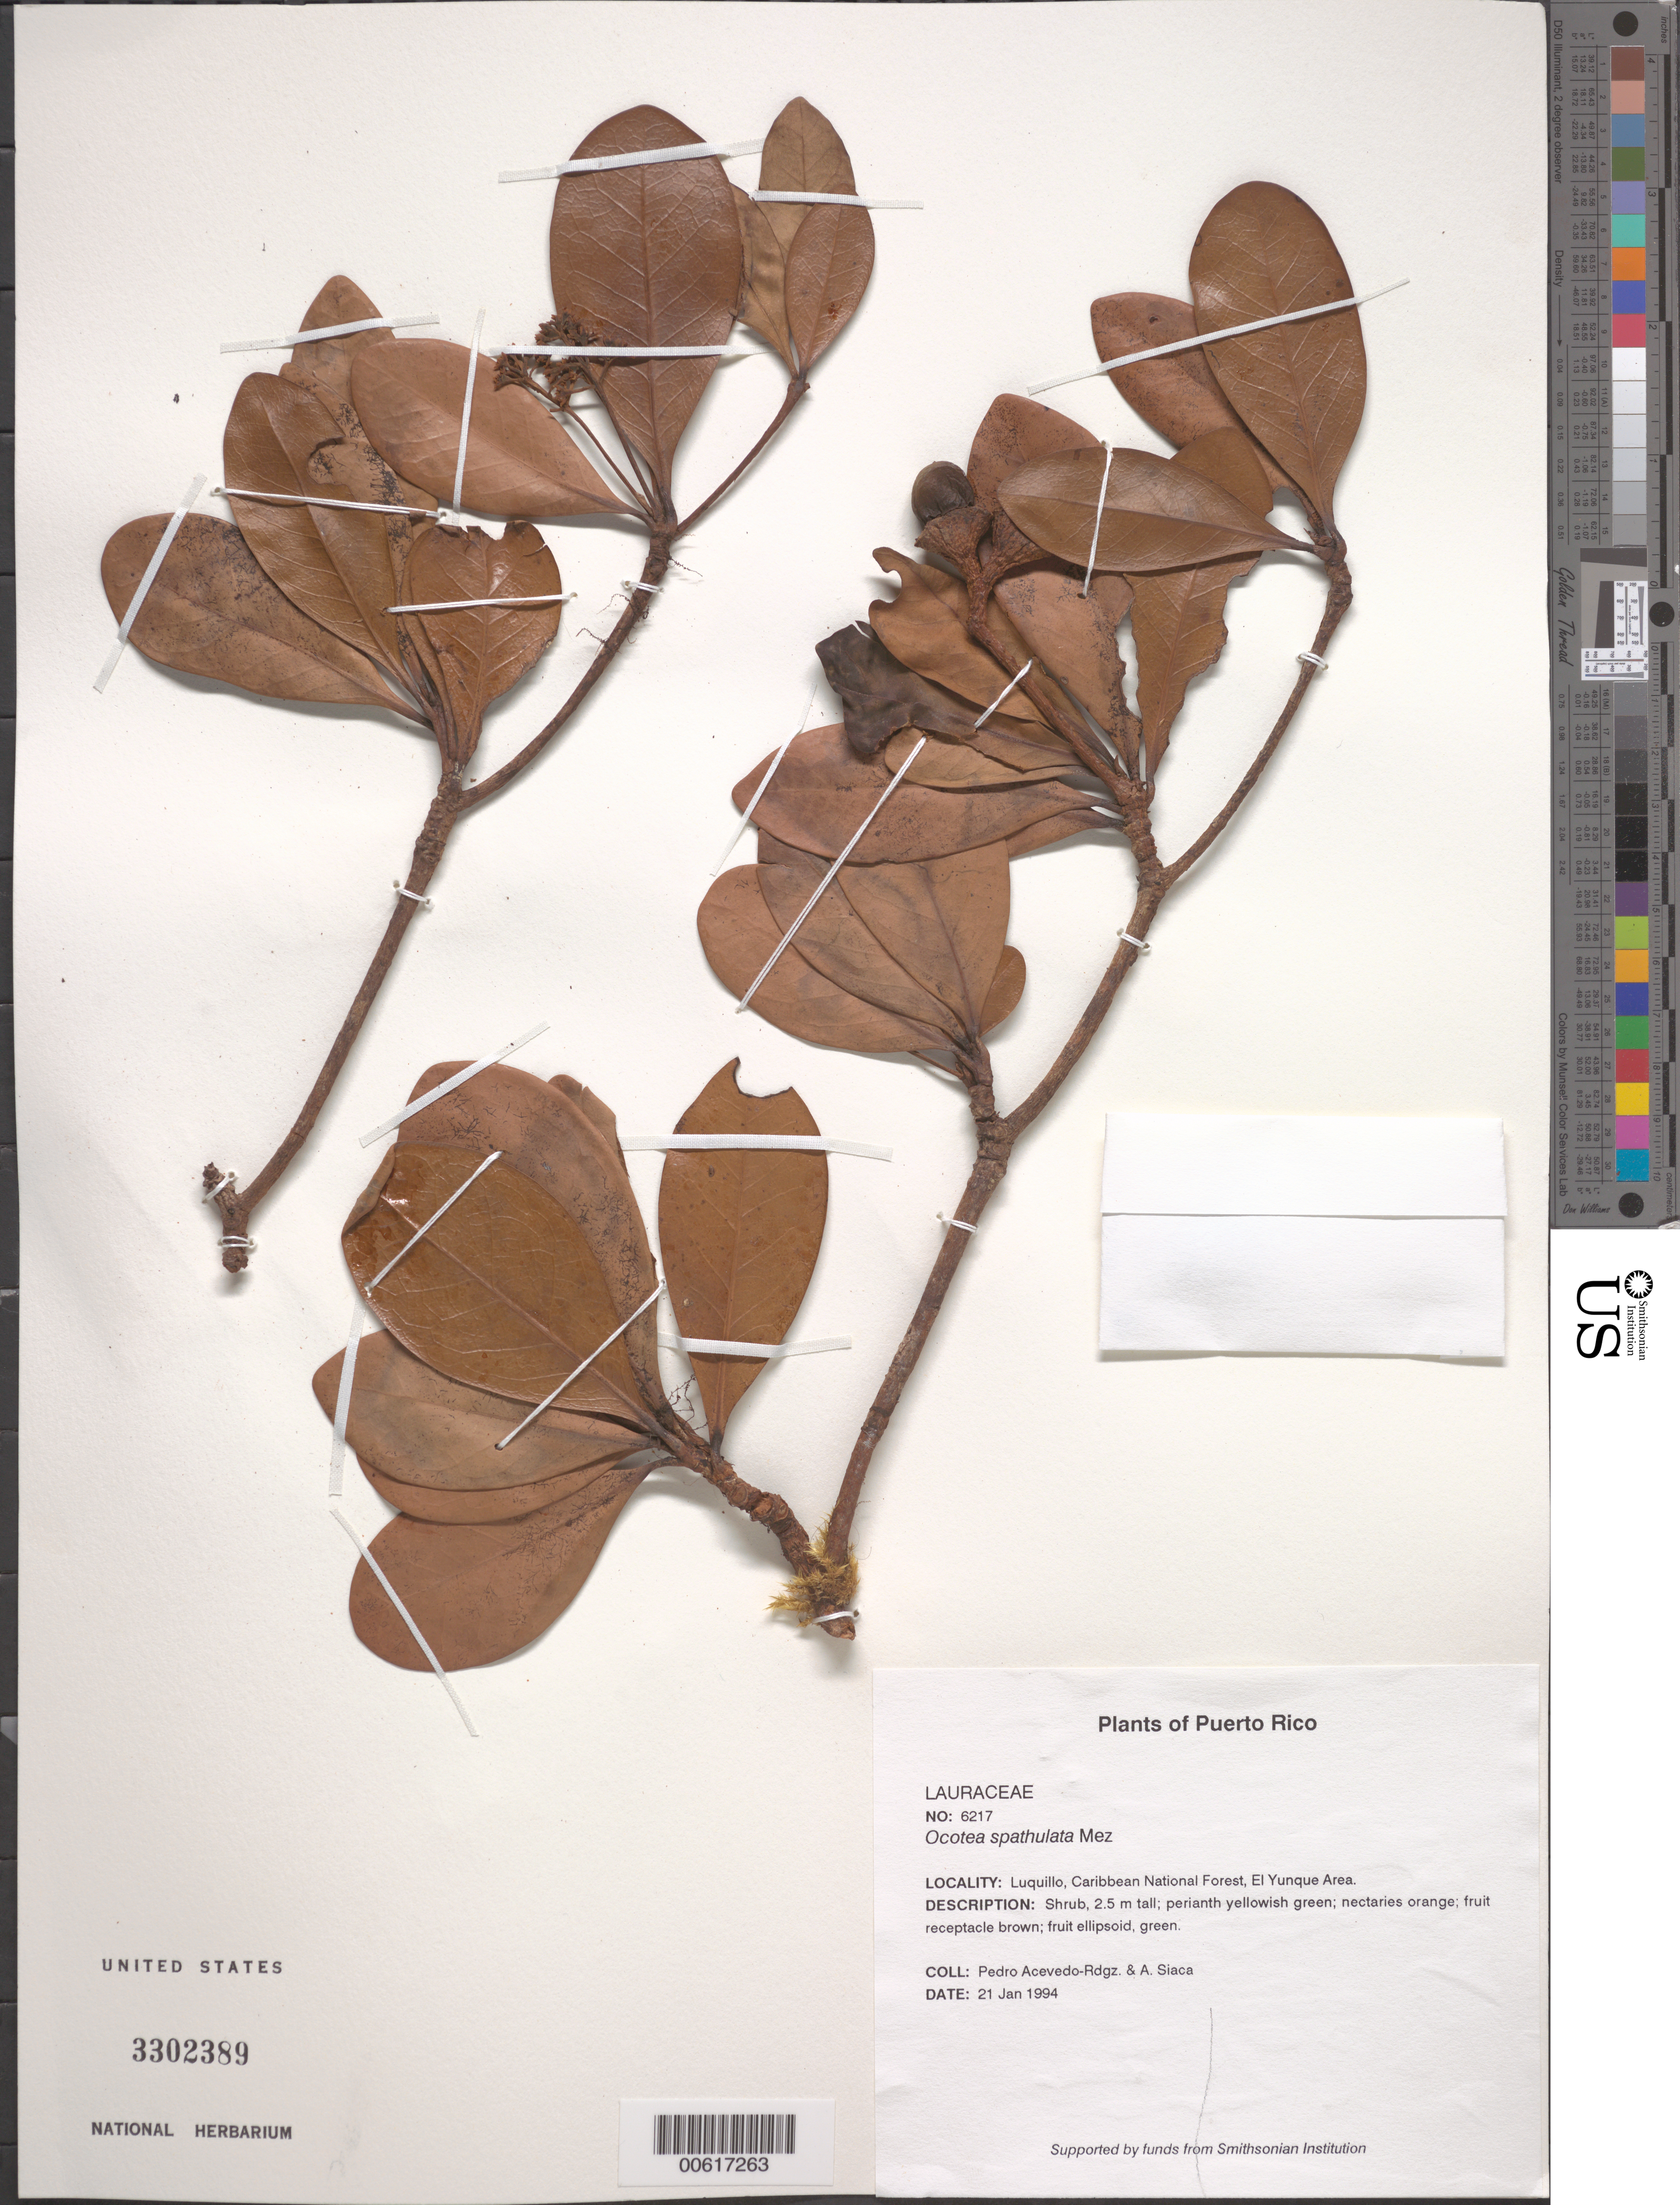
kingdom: Plantae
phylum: Tracheophyta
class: Magnoliopsida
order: Laurales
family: Lauraceae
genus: Ocotea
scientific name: Ocotea spathulata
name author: Mez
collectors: P. Acevedo-Rodr. & A. Siaca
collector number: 6217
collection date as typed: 21 Jan 1994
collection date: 1994-01-21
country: Puerto Rico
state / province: Río Grande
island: Puerto Rico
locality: Río Grande; Luquillo Mountains. Caribbean National Forest. El Yunque area.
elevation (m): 900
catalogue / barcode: US 3302389